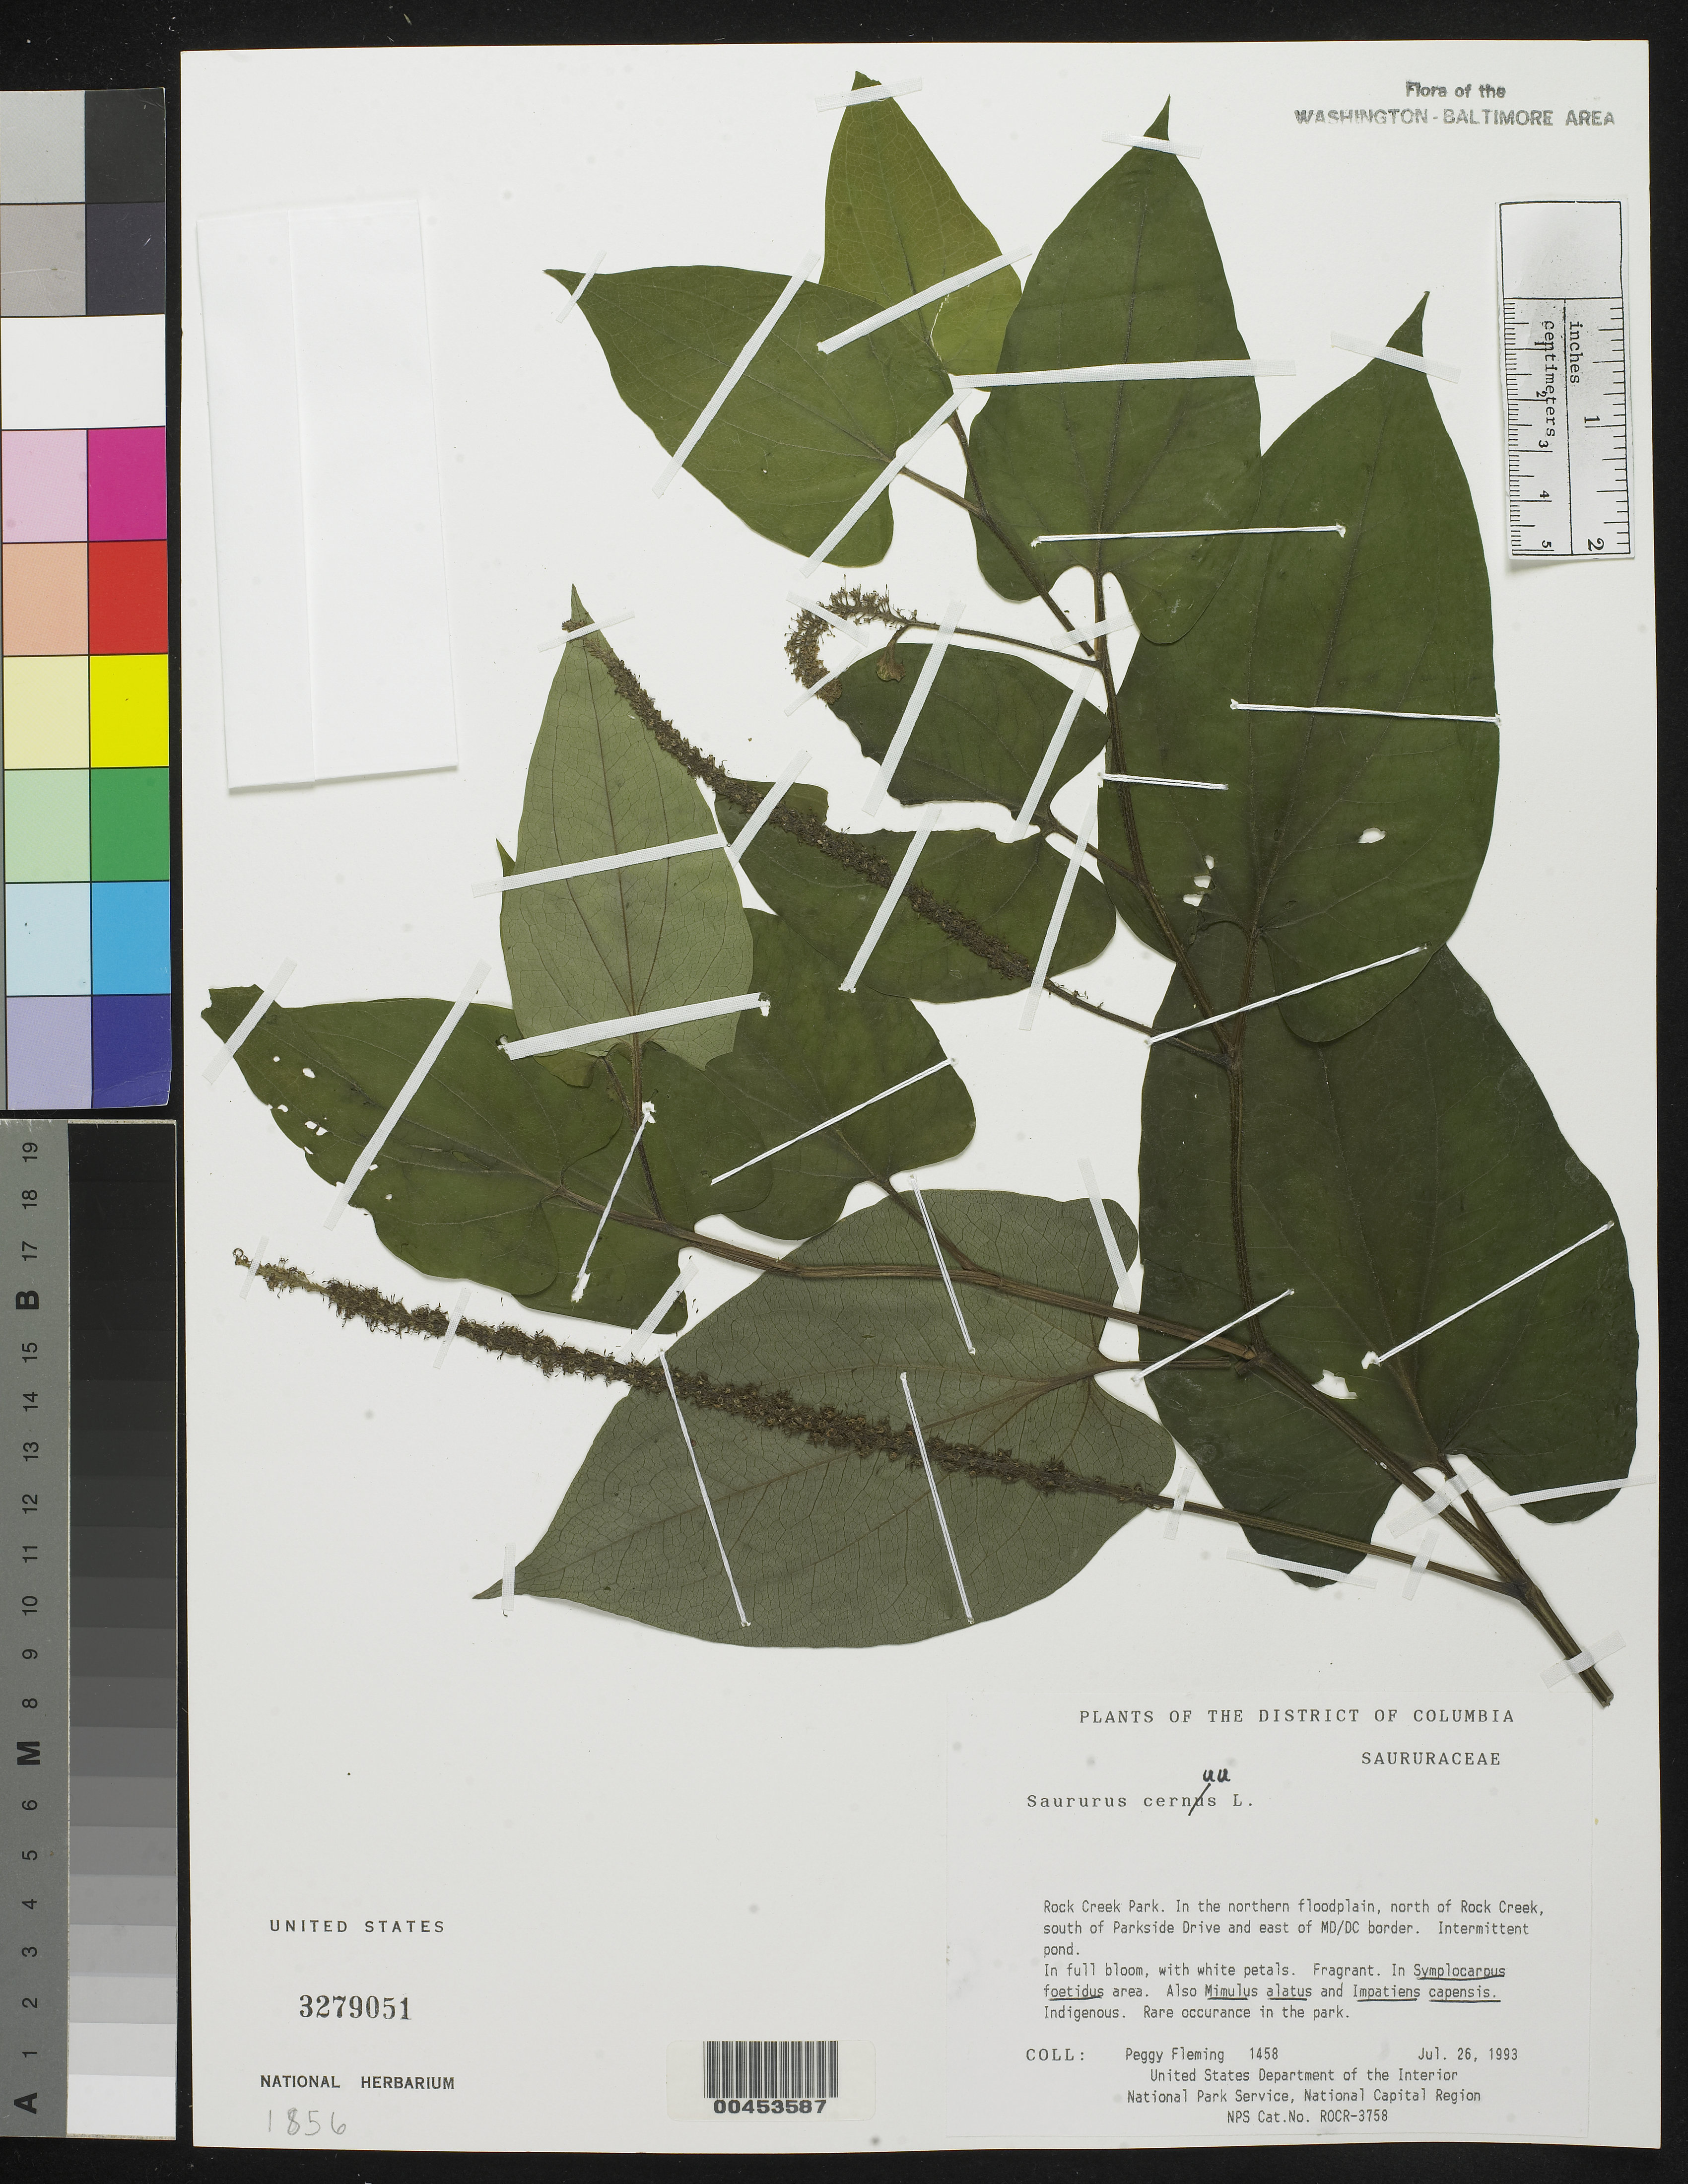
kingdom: Plantae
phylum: Tracheophyta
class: Magnoliopsida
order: Piperales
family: Saururaceae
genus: Saururus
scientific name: Saururus cernuus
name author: L.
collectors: P. Fleming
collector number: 1458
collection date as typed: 26 Jul 1993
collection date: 1993-07-26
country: United States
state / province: District of Columbia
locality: Rock Creek Park, N of Rock Creek, S of Parkside Drive and E of MD/DC border Rock Creek Park and Vicinity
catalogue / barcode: US 3279051